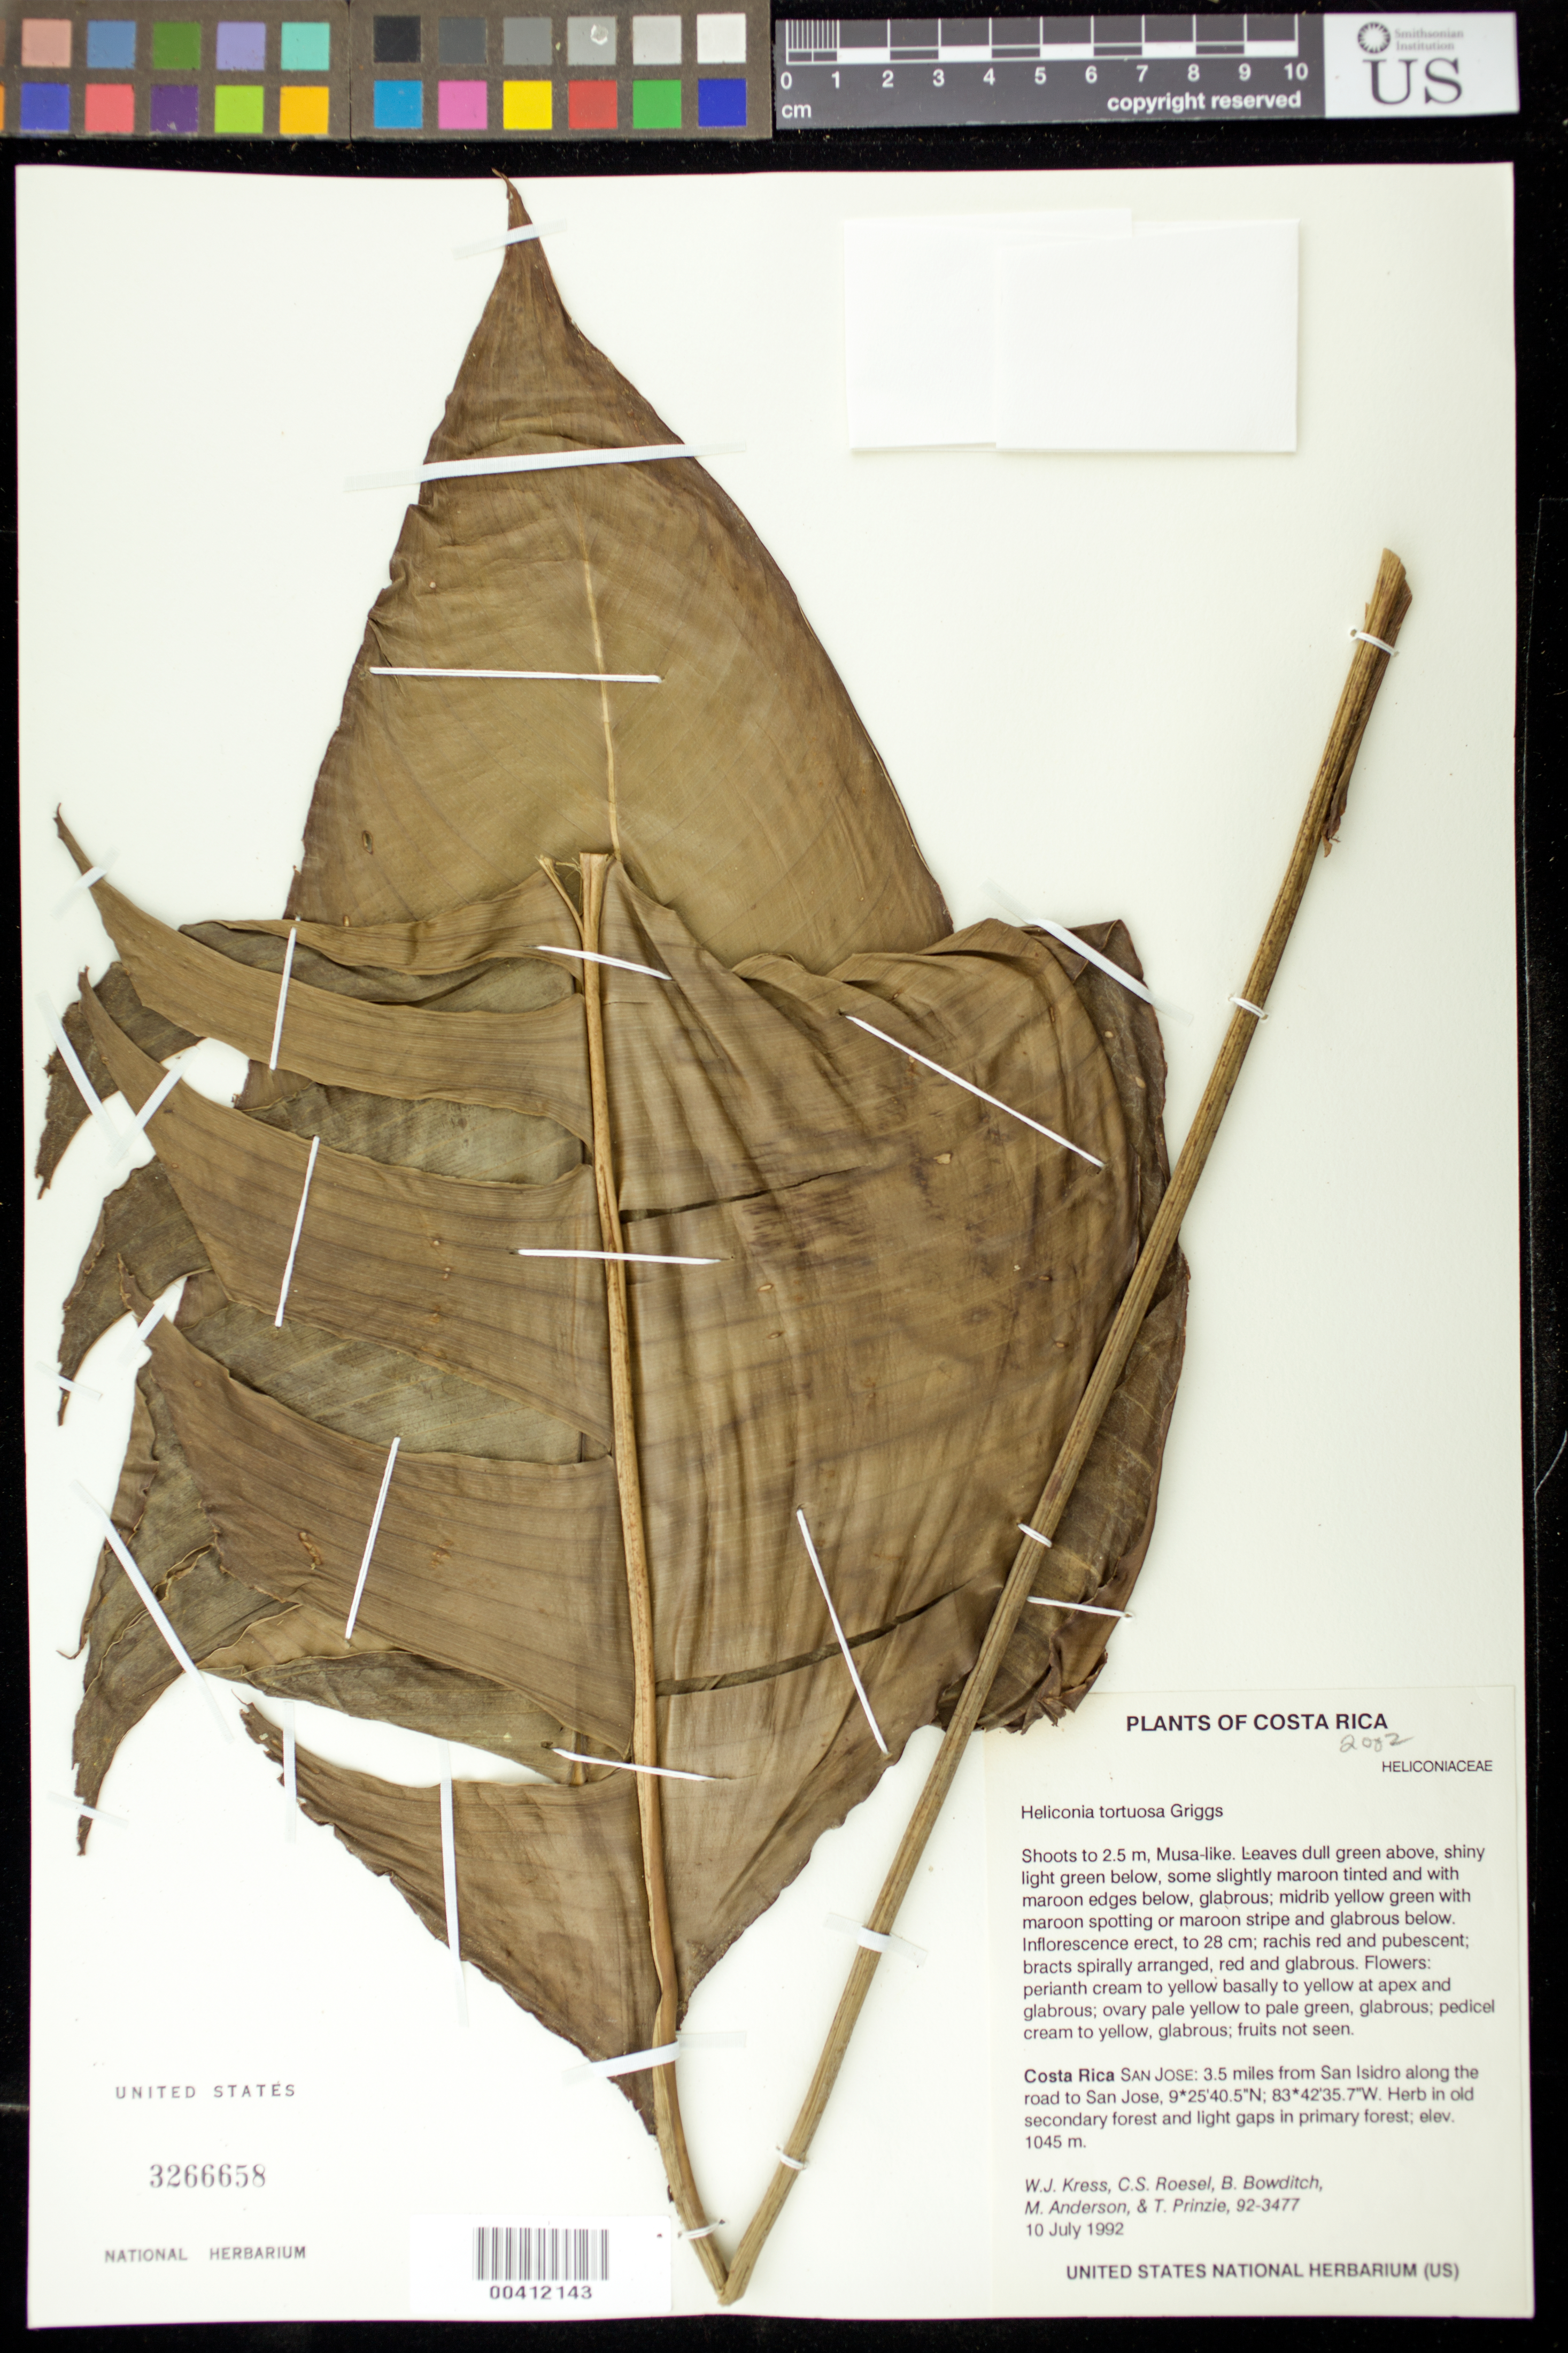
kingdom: Plantae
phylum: Tracheophyta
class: Liliopsida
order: Zingiberales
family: Heliconiaceae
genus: Heliconia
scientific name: Heliconia tortuosa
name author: R.F. Griggs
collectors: W. J. Kress, C. S. Roesel, B. Bowditch, M. Anderson & T. Prinzie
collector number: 92-3477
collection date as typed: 10 Jul 1992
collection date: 1992-07-10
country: Costa Rica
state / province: San José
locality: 3.5 mi from san isidro along the road to san jose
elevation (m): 1045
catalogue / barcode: US 3266658